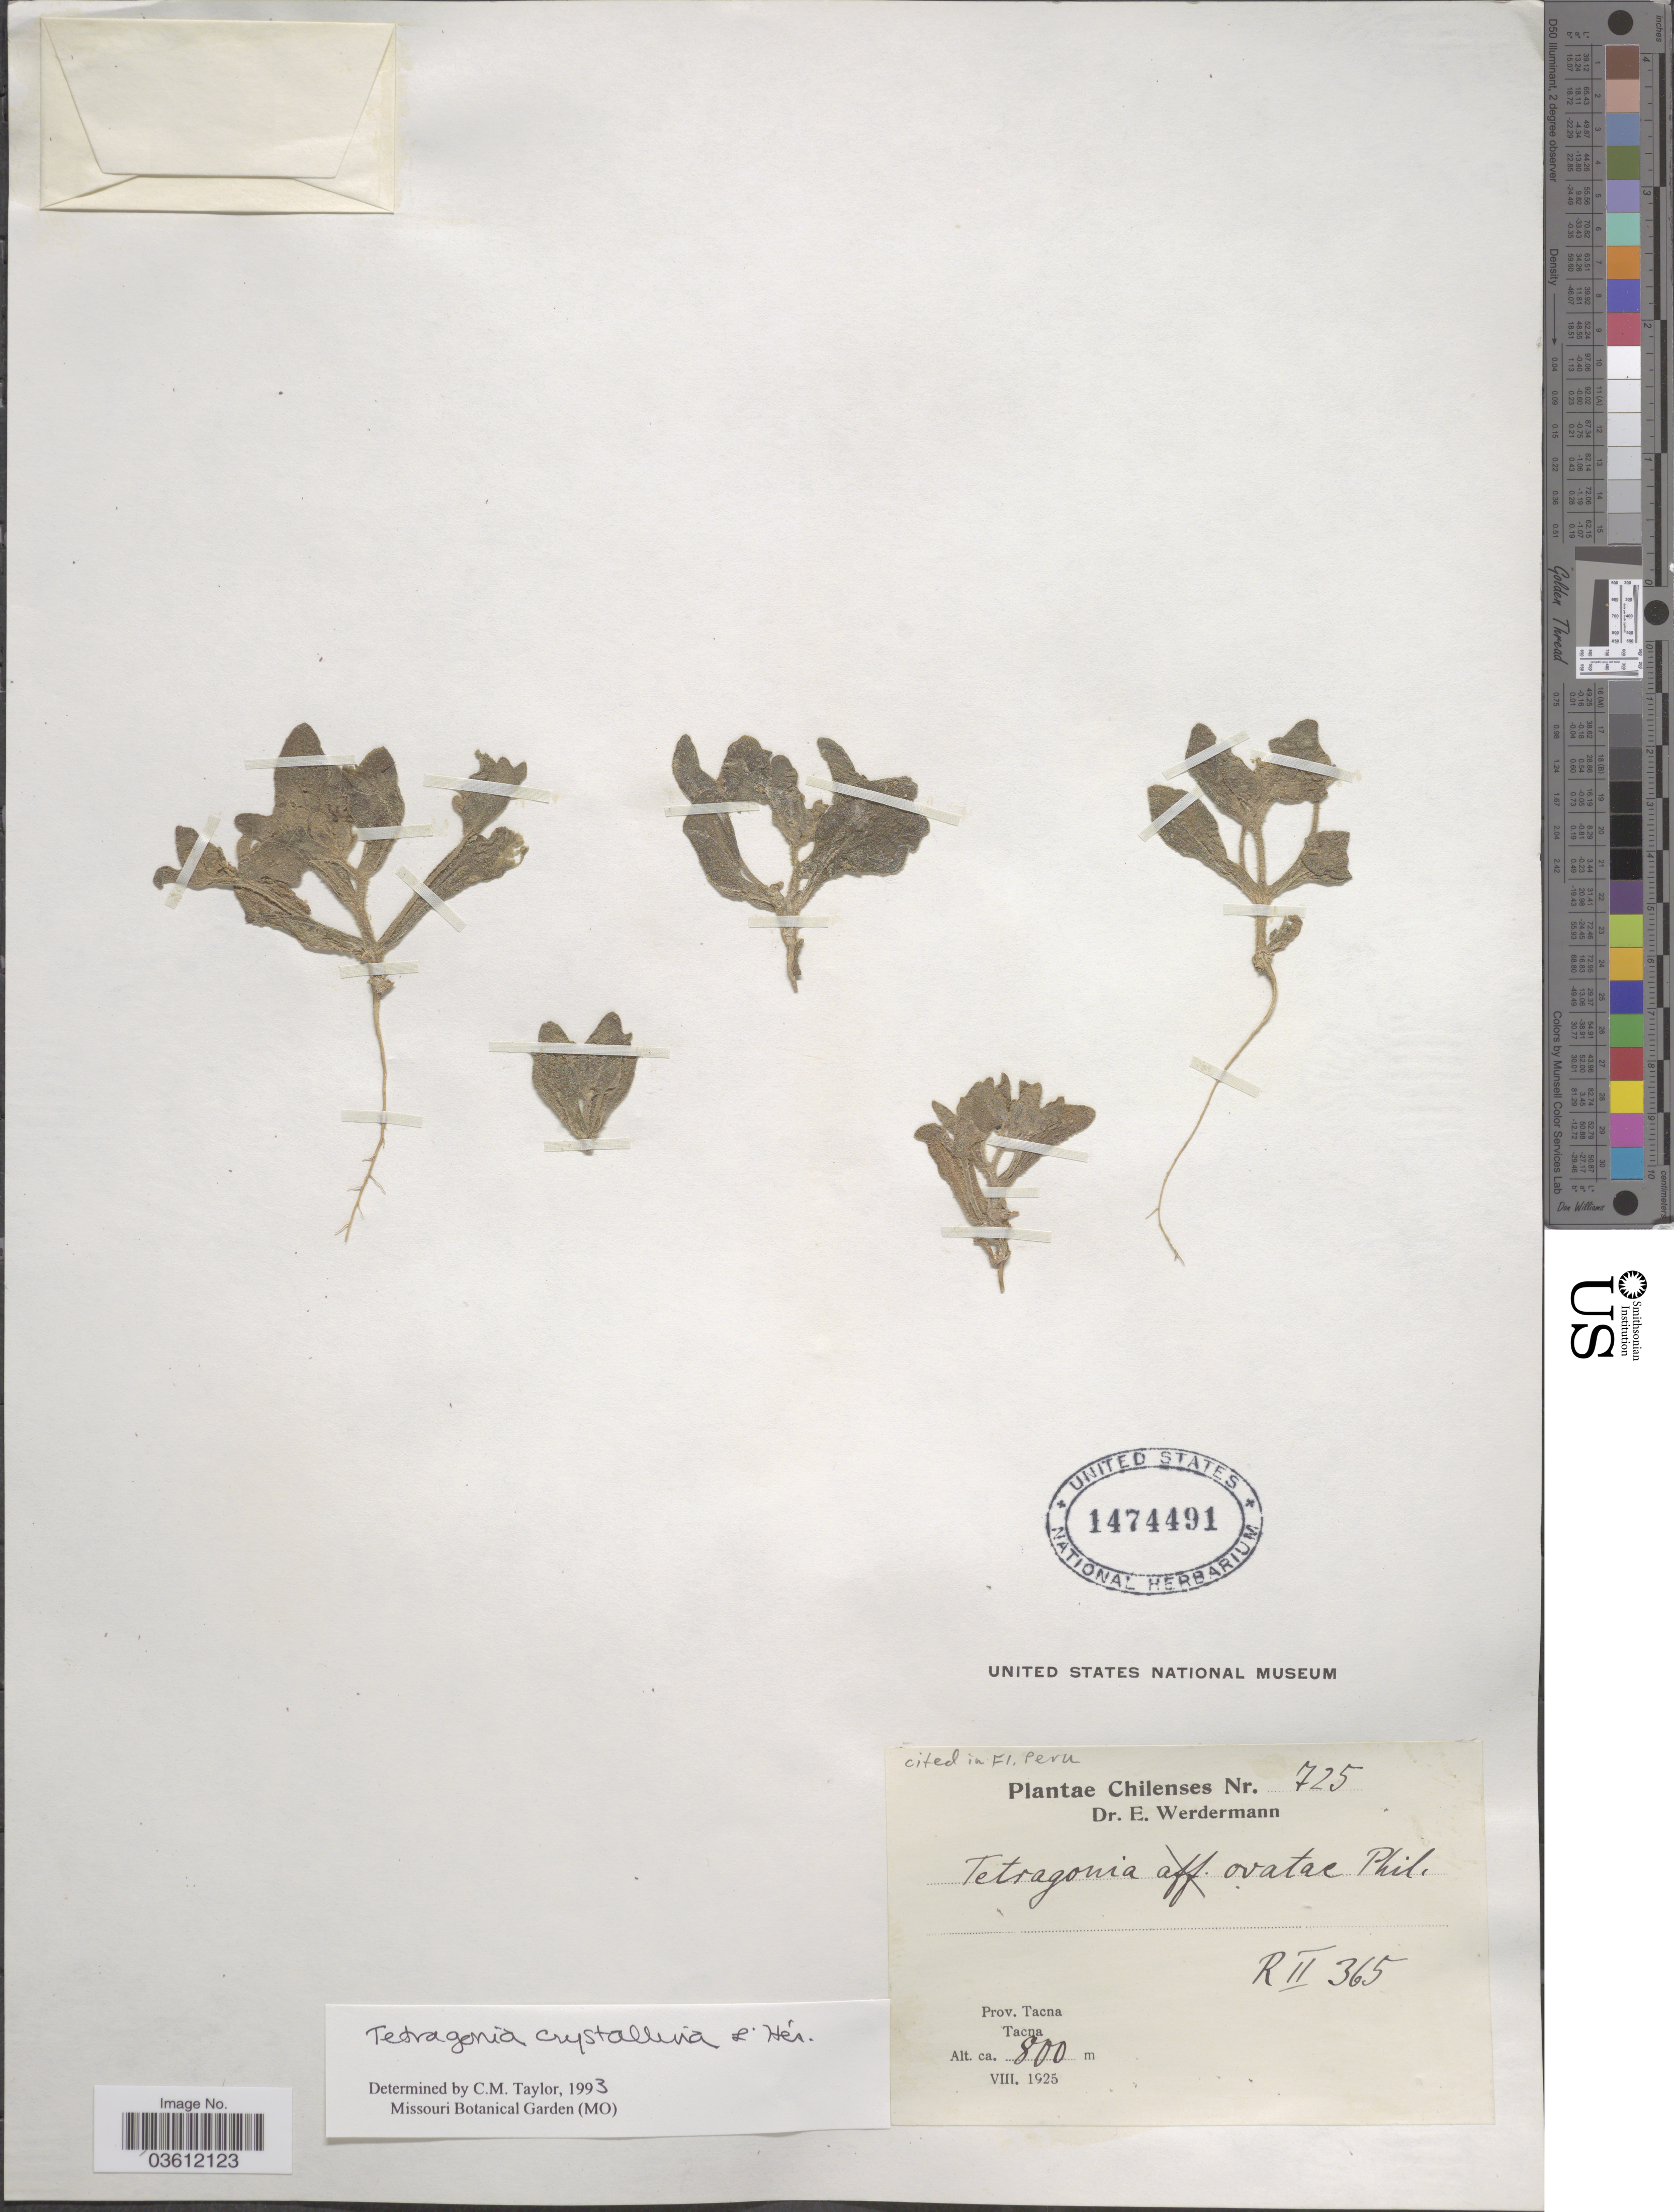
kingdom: Plantae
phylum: Tracheophyta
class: Magnoliopsida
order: Caryophyllales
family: Aizoaceae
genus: Tetragonia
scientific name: Tetragonia crystallina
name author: L'Hér.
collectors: E. Werdermann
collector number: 725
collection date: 1925-08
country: Peru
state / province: Tacna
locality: Tacna.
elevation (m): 800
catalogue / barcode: US 1474491